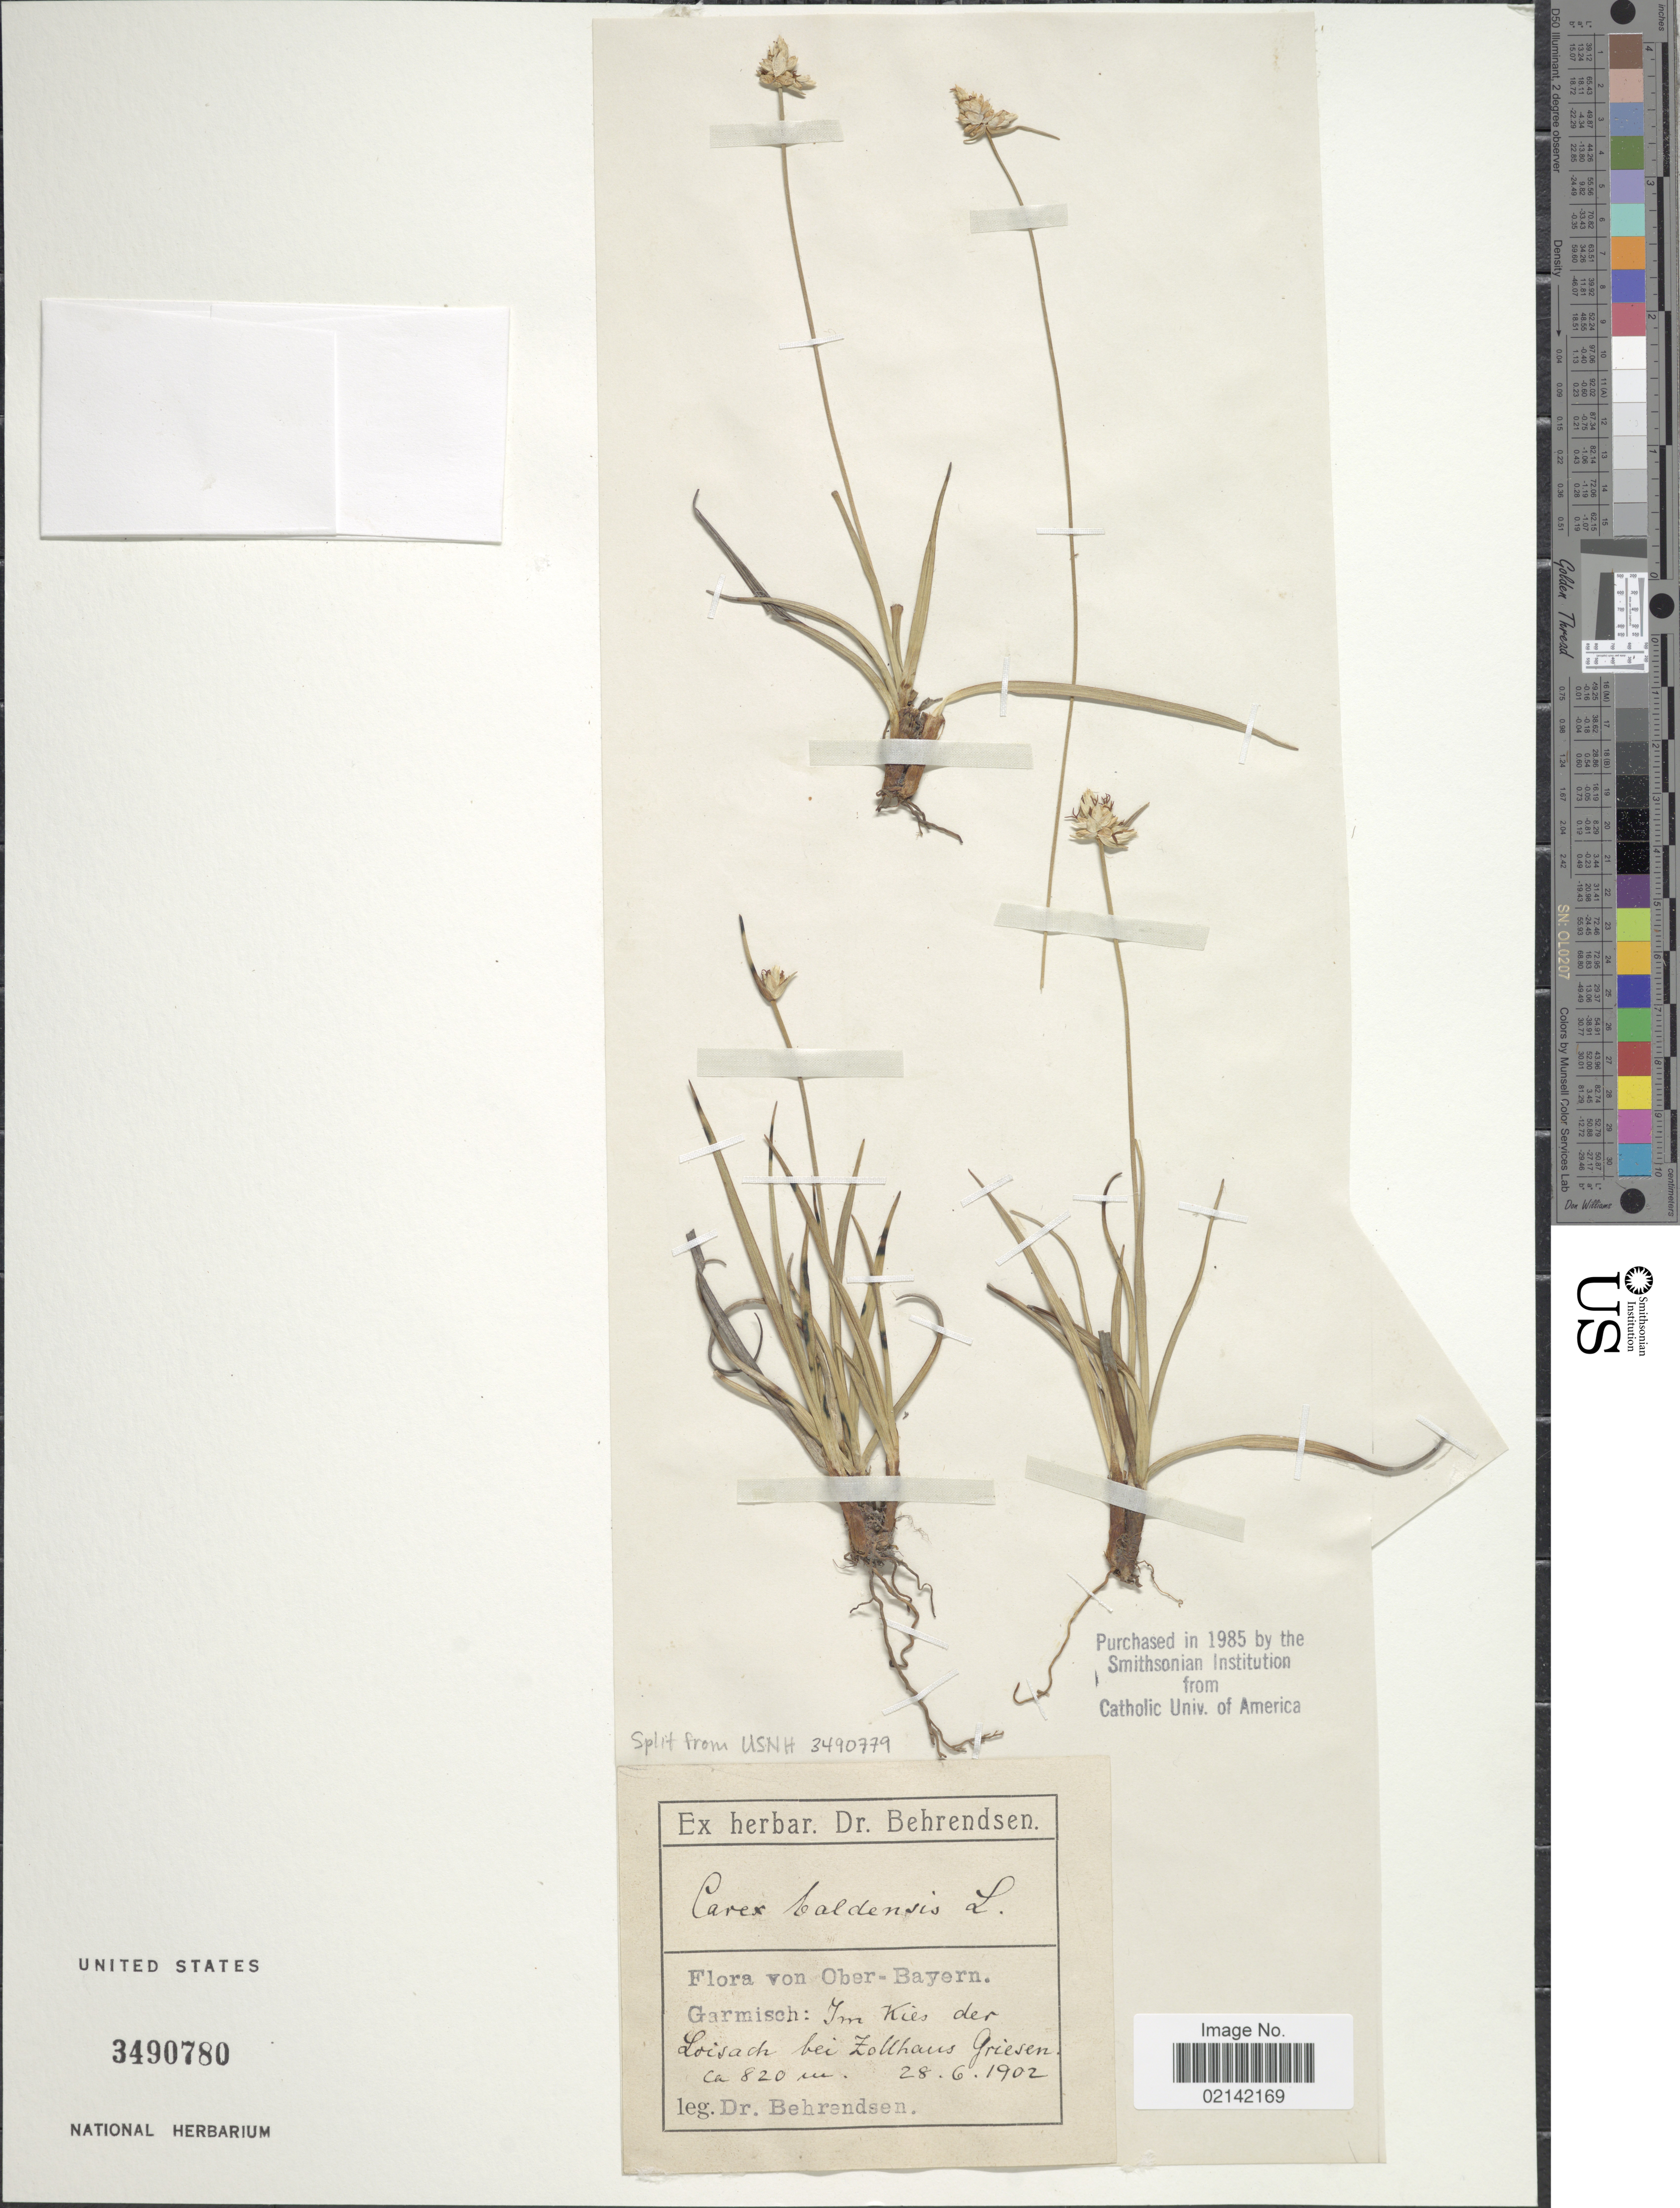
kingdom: Plantae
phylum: Tracheophyta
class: Liliopsida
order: Poales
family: Cyperaceae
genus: Carex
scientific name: Carex baldensis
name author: L.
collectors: Behrendsen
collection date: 1902-06-28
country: Germany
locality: Ober-Bayern, Garmisch: In Kies der Loisach bei Zollhaus Griesen;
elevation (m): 820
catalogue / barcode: US 3490780